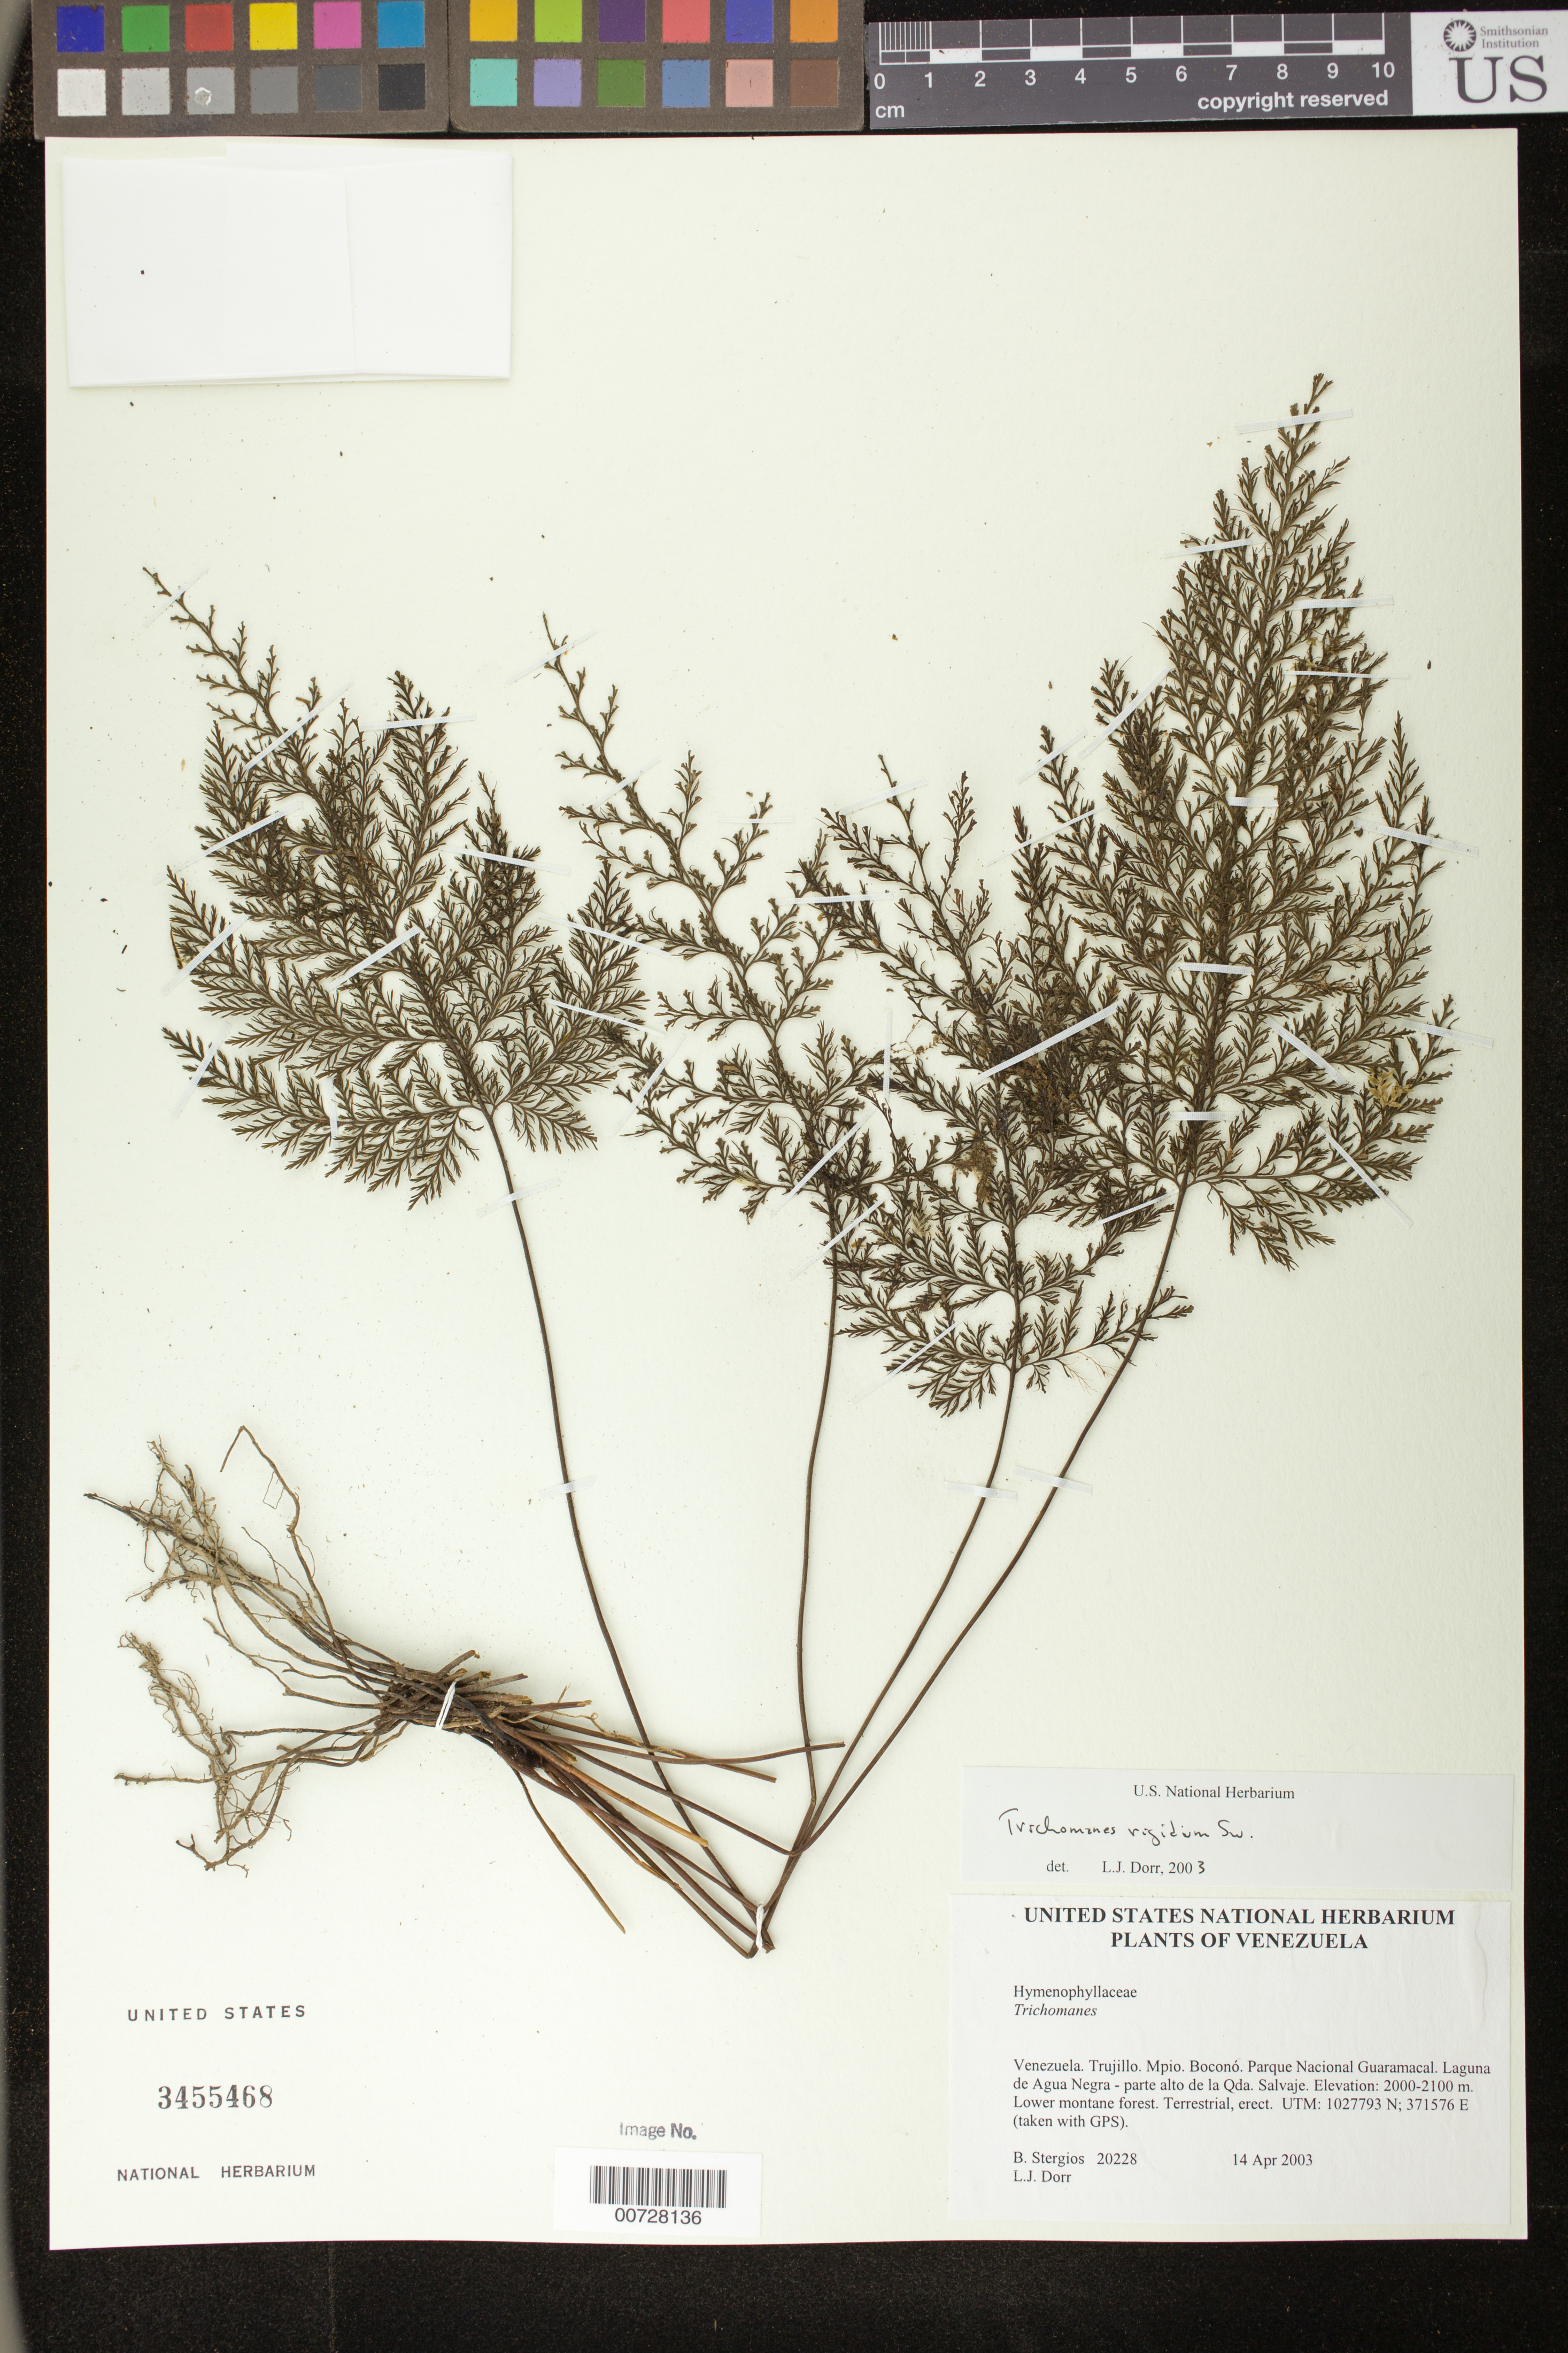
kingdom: Plantae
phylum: Tracheophyta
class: Polypodiopsida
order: Hymenophyllales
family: Hymenophyllaceae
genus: Trichomanes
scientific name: Trichomanes rigidum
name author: Sw.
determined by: Dorr, L. J., (BOT), Smithsonian Institution - National Museum of Natural History (UNITED STATES)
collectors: B. G. Stergios & L. J. Dorr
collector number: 20228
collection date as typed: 14 Apr 2003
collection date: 2003-04-14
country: Venezuela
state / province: Trujillo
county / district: Boconó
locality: Parque Nacional Guaramacal. Laguna de Agua Negra - parte alto de la Qda. Salvaje.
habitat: Lower montane forest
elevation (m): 2000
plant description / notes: CTES, F, MO, NY, PORT, UC, US, VEN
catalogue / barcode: US 3455468